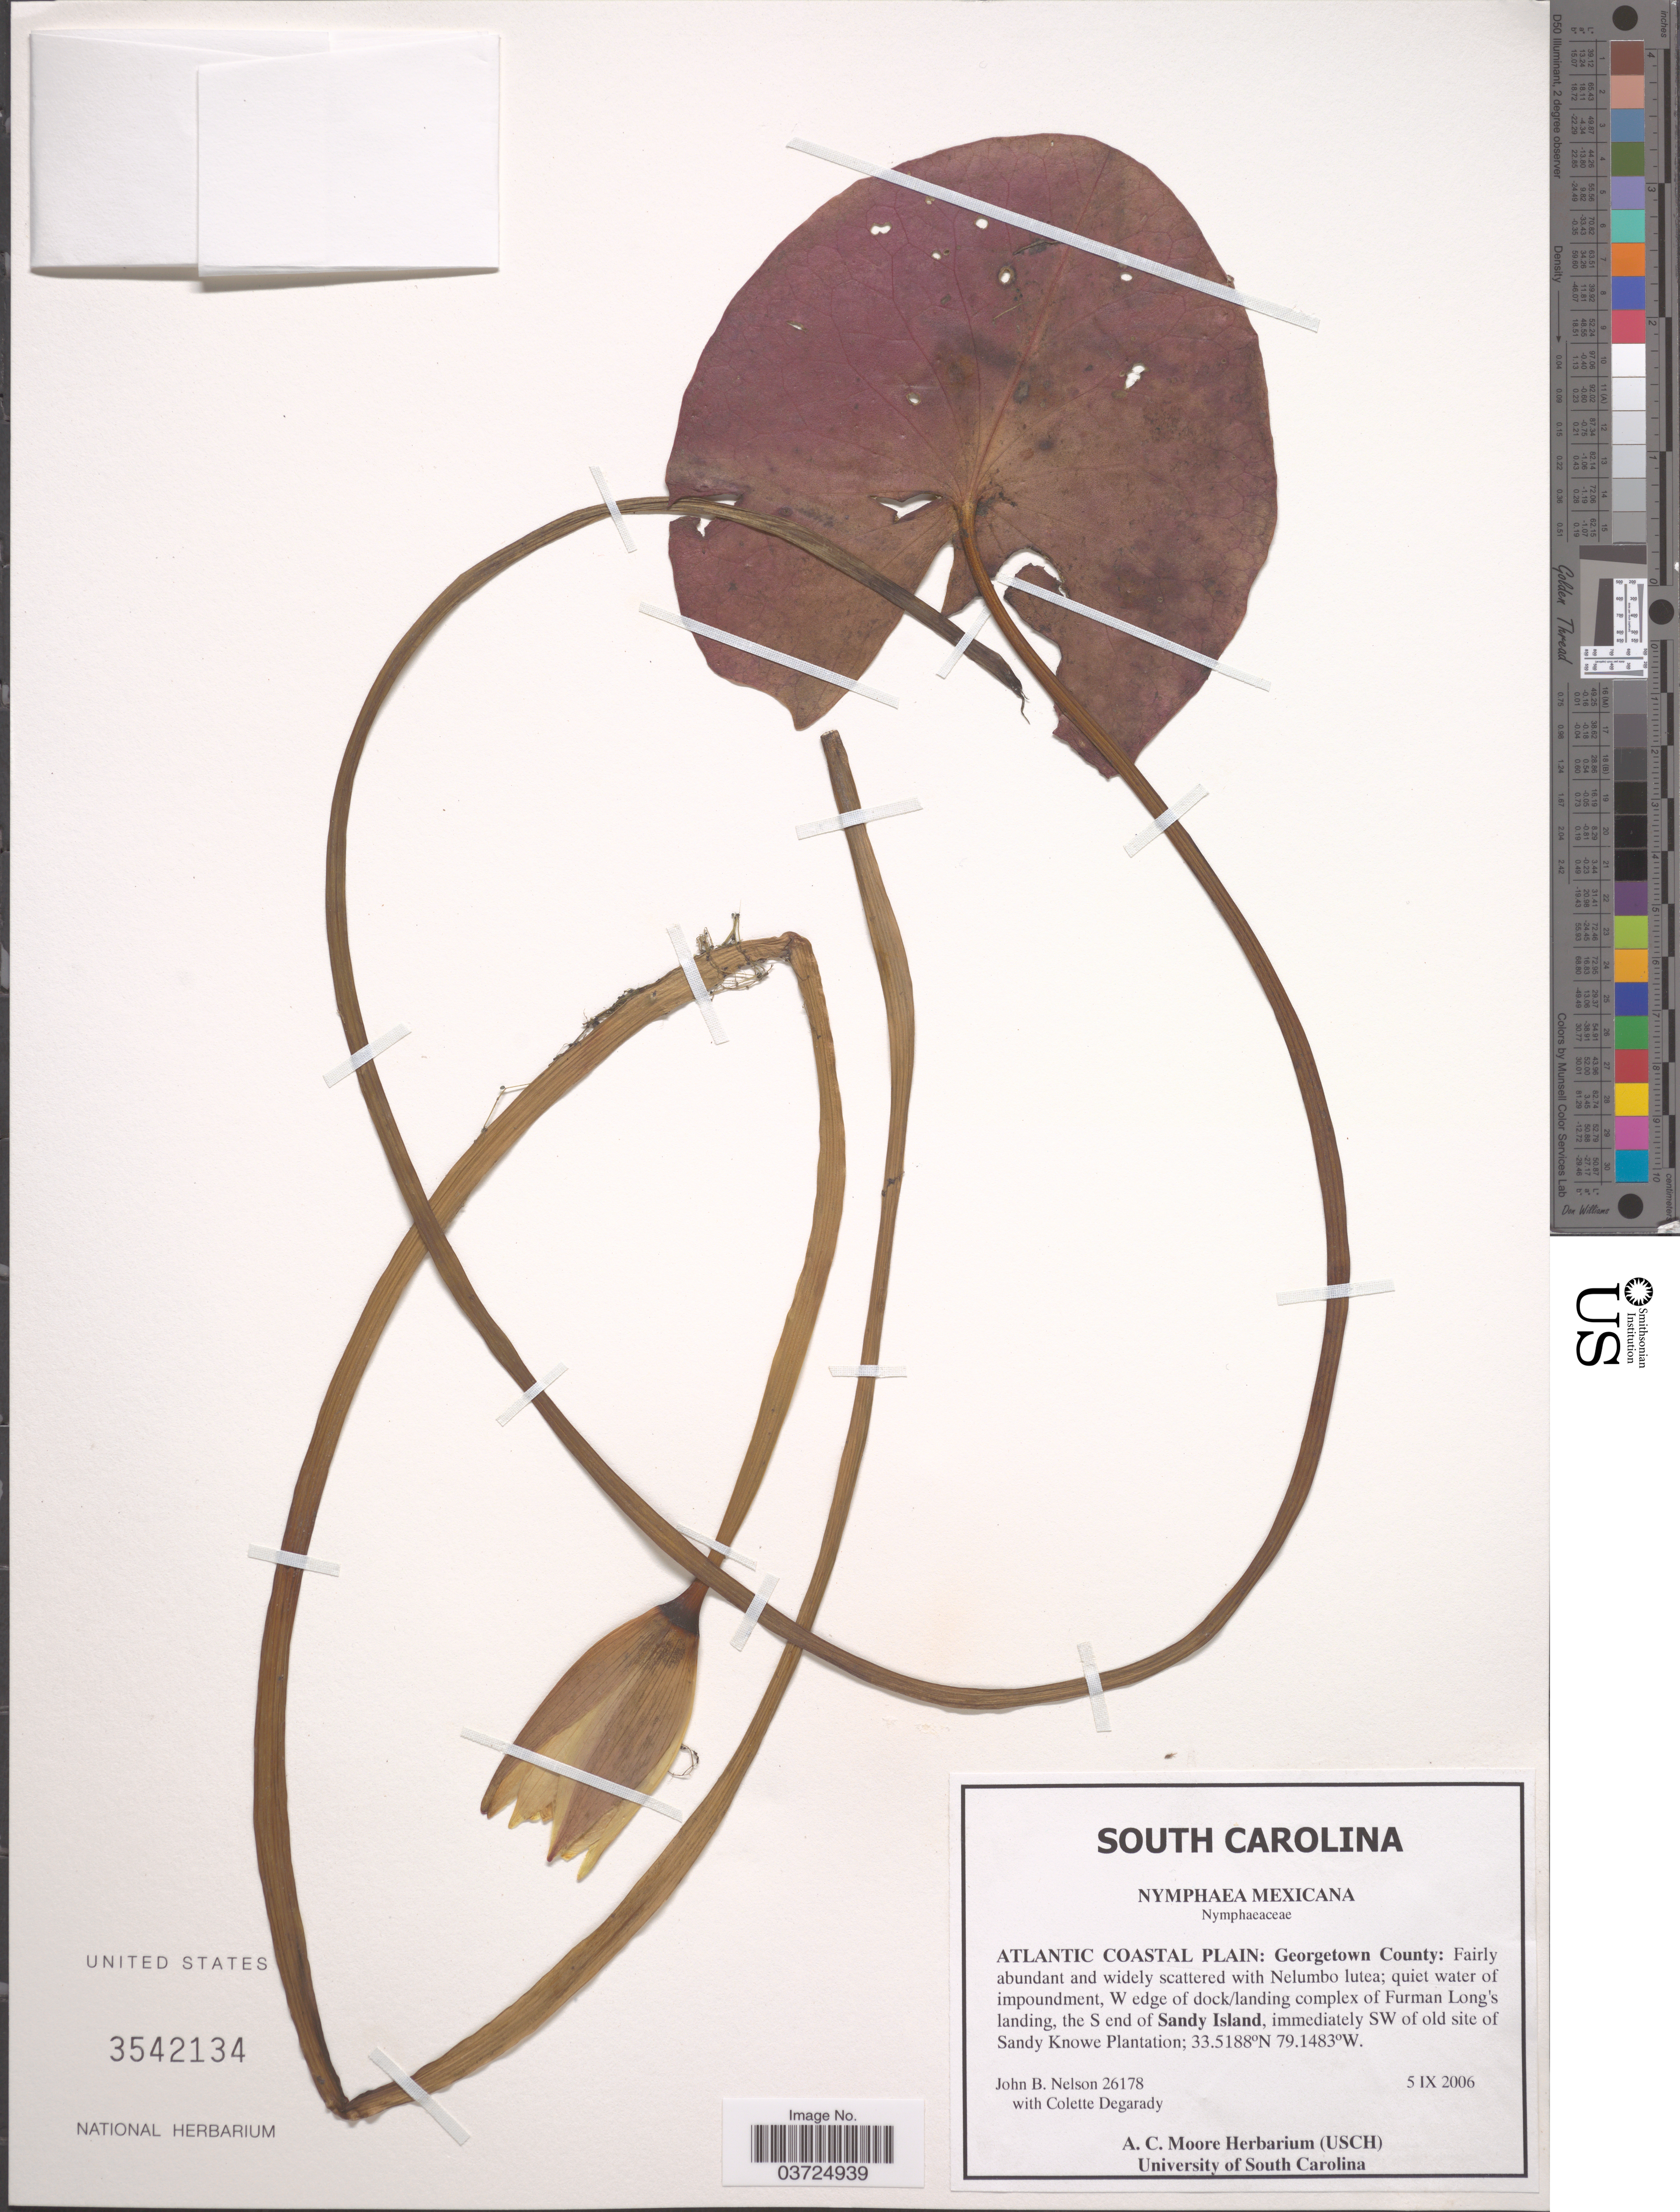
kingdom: Plantae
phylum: Tracheophyta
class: Magnoliopsida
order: Nymphaeales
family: Nymphaeaceae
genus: Nymphaea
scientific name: Nymphaea mexicana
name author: Zucc.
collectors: J. B. Nelson & C. DeGarady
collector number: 26178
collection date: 2006-09-05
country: United States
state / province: South Carolina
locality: Atlantic Coastal Plain: Georgetown County: W edge of dock/ landing complex of Furman Long's landing, the S end of Sand Island, immediately SW of old site of Sandy Knowe Plantation.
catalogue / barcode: US 3542134